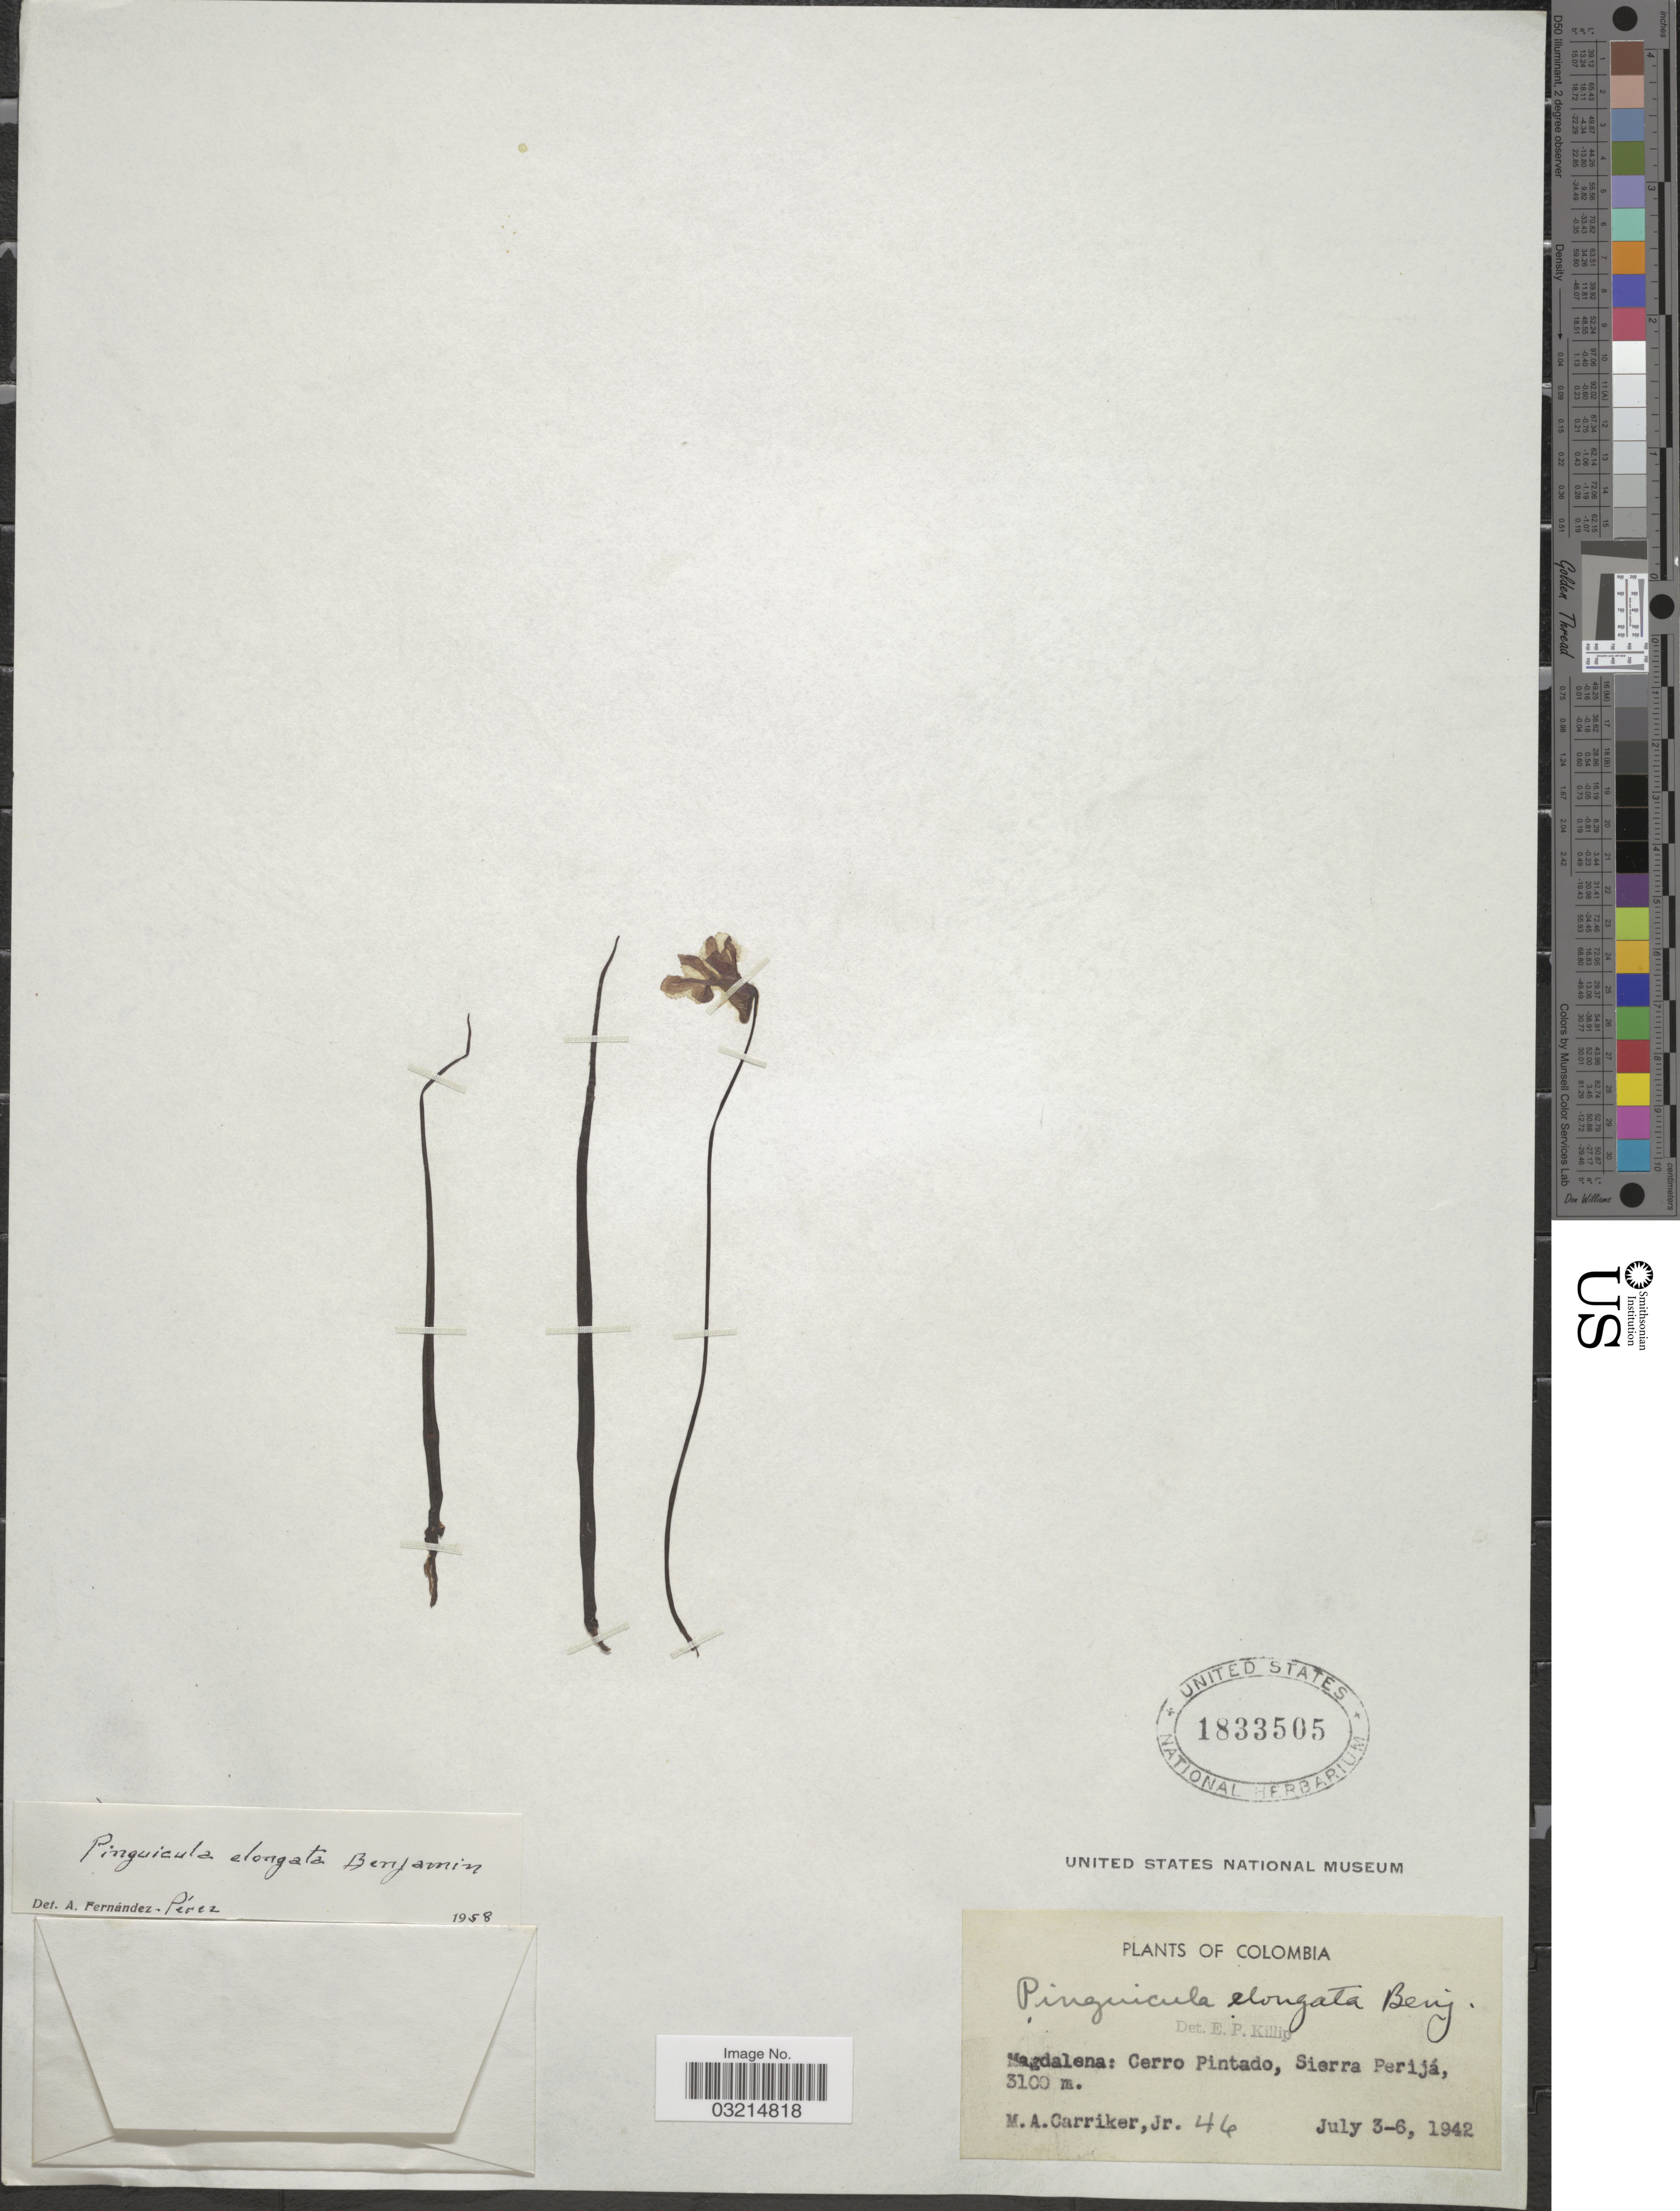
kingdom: Plantae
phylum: Tracheophyta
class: Magnoliopsida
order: Lamiales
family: Lentibulariaceae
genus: Pinguicula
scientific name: Pinguicula elongata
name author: Benj.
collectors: M. A. Carriker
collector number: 46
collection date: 1942-07-03/1942-07-06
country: Colombia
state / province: Magdalena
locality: Cerro Pintado, Sierra Perijá.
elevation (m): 3100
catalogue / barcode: US 1833505